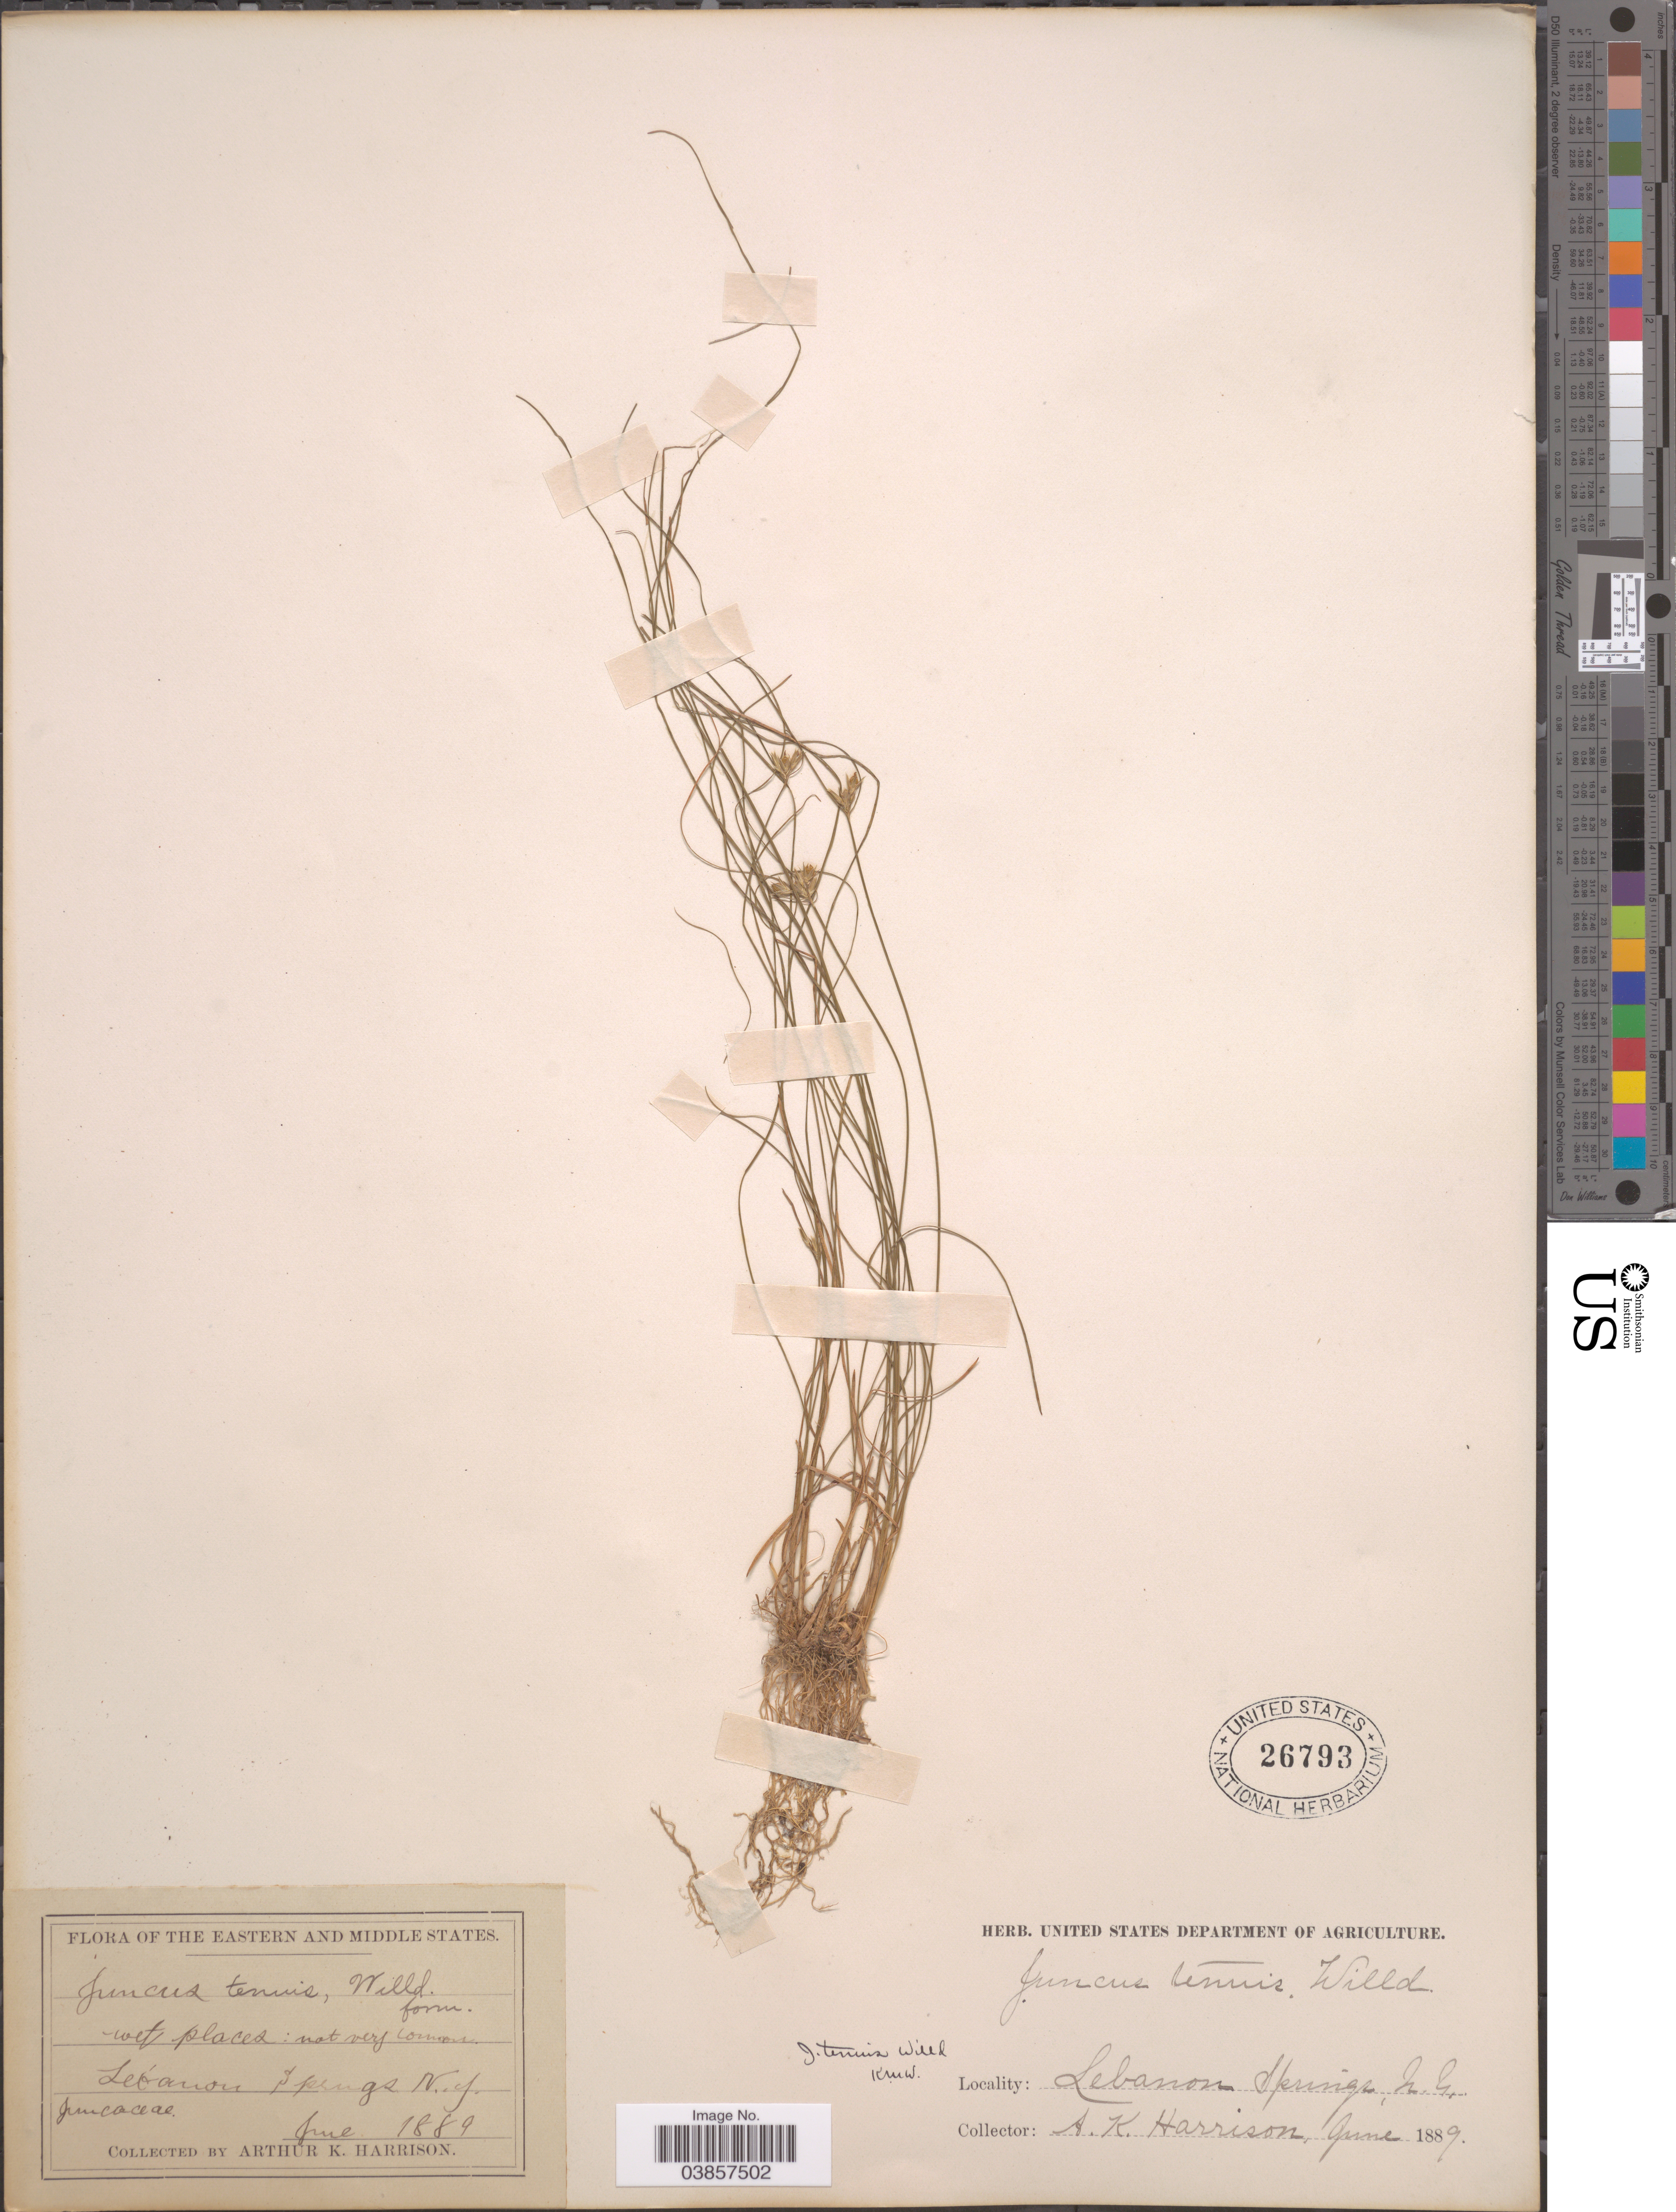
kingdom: Plantae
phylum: Tracheophyta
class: Liliopsida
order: Poales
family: Juncaceae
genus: Juncus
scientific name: Juncus tenuis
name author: Willd.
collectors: A. K. Harrison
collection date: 1889-06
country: United States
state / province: New York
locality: The Eastern and Middle States. Lebanon Springs.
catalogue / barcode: US 26793